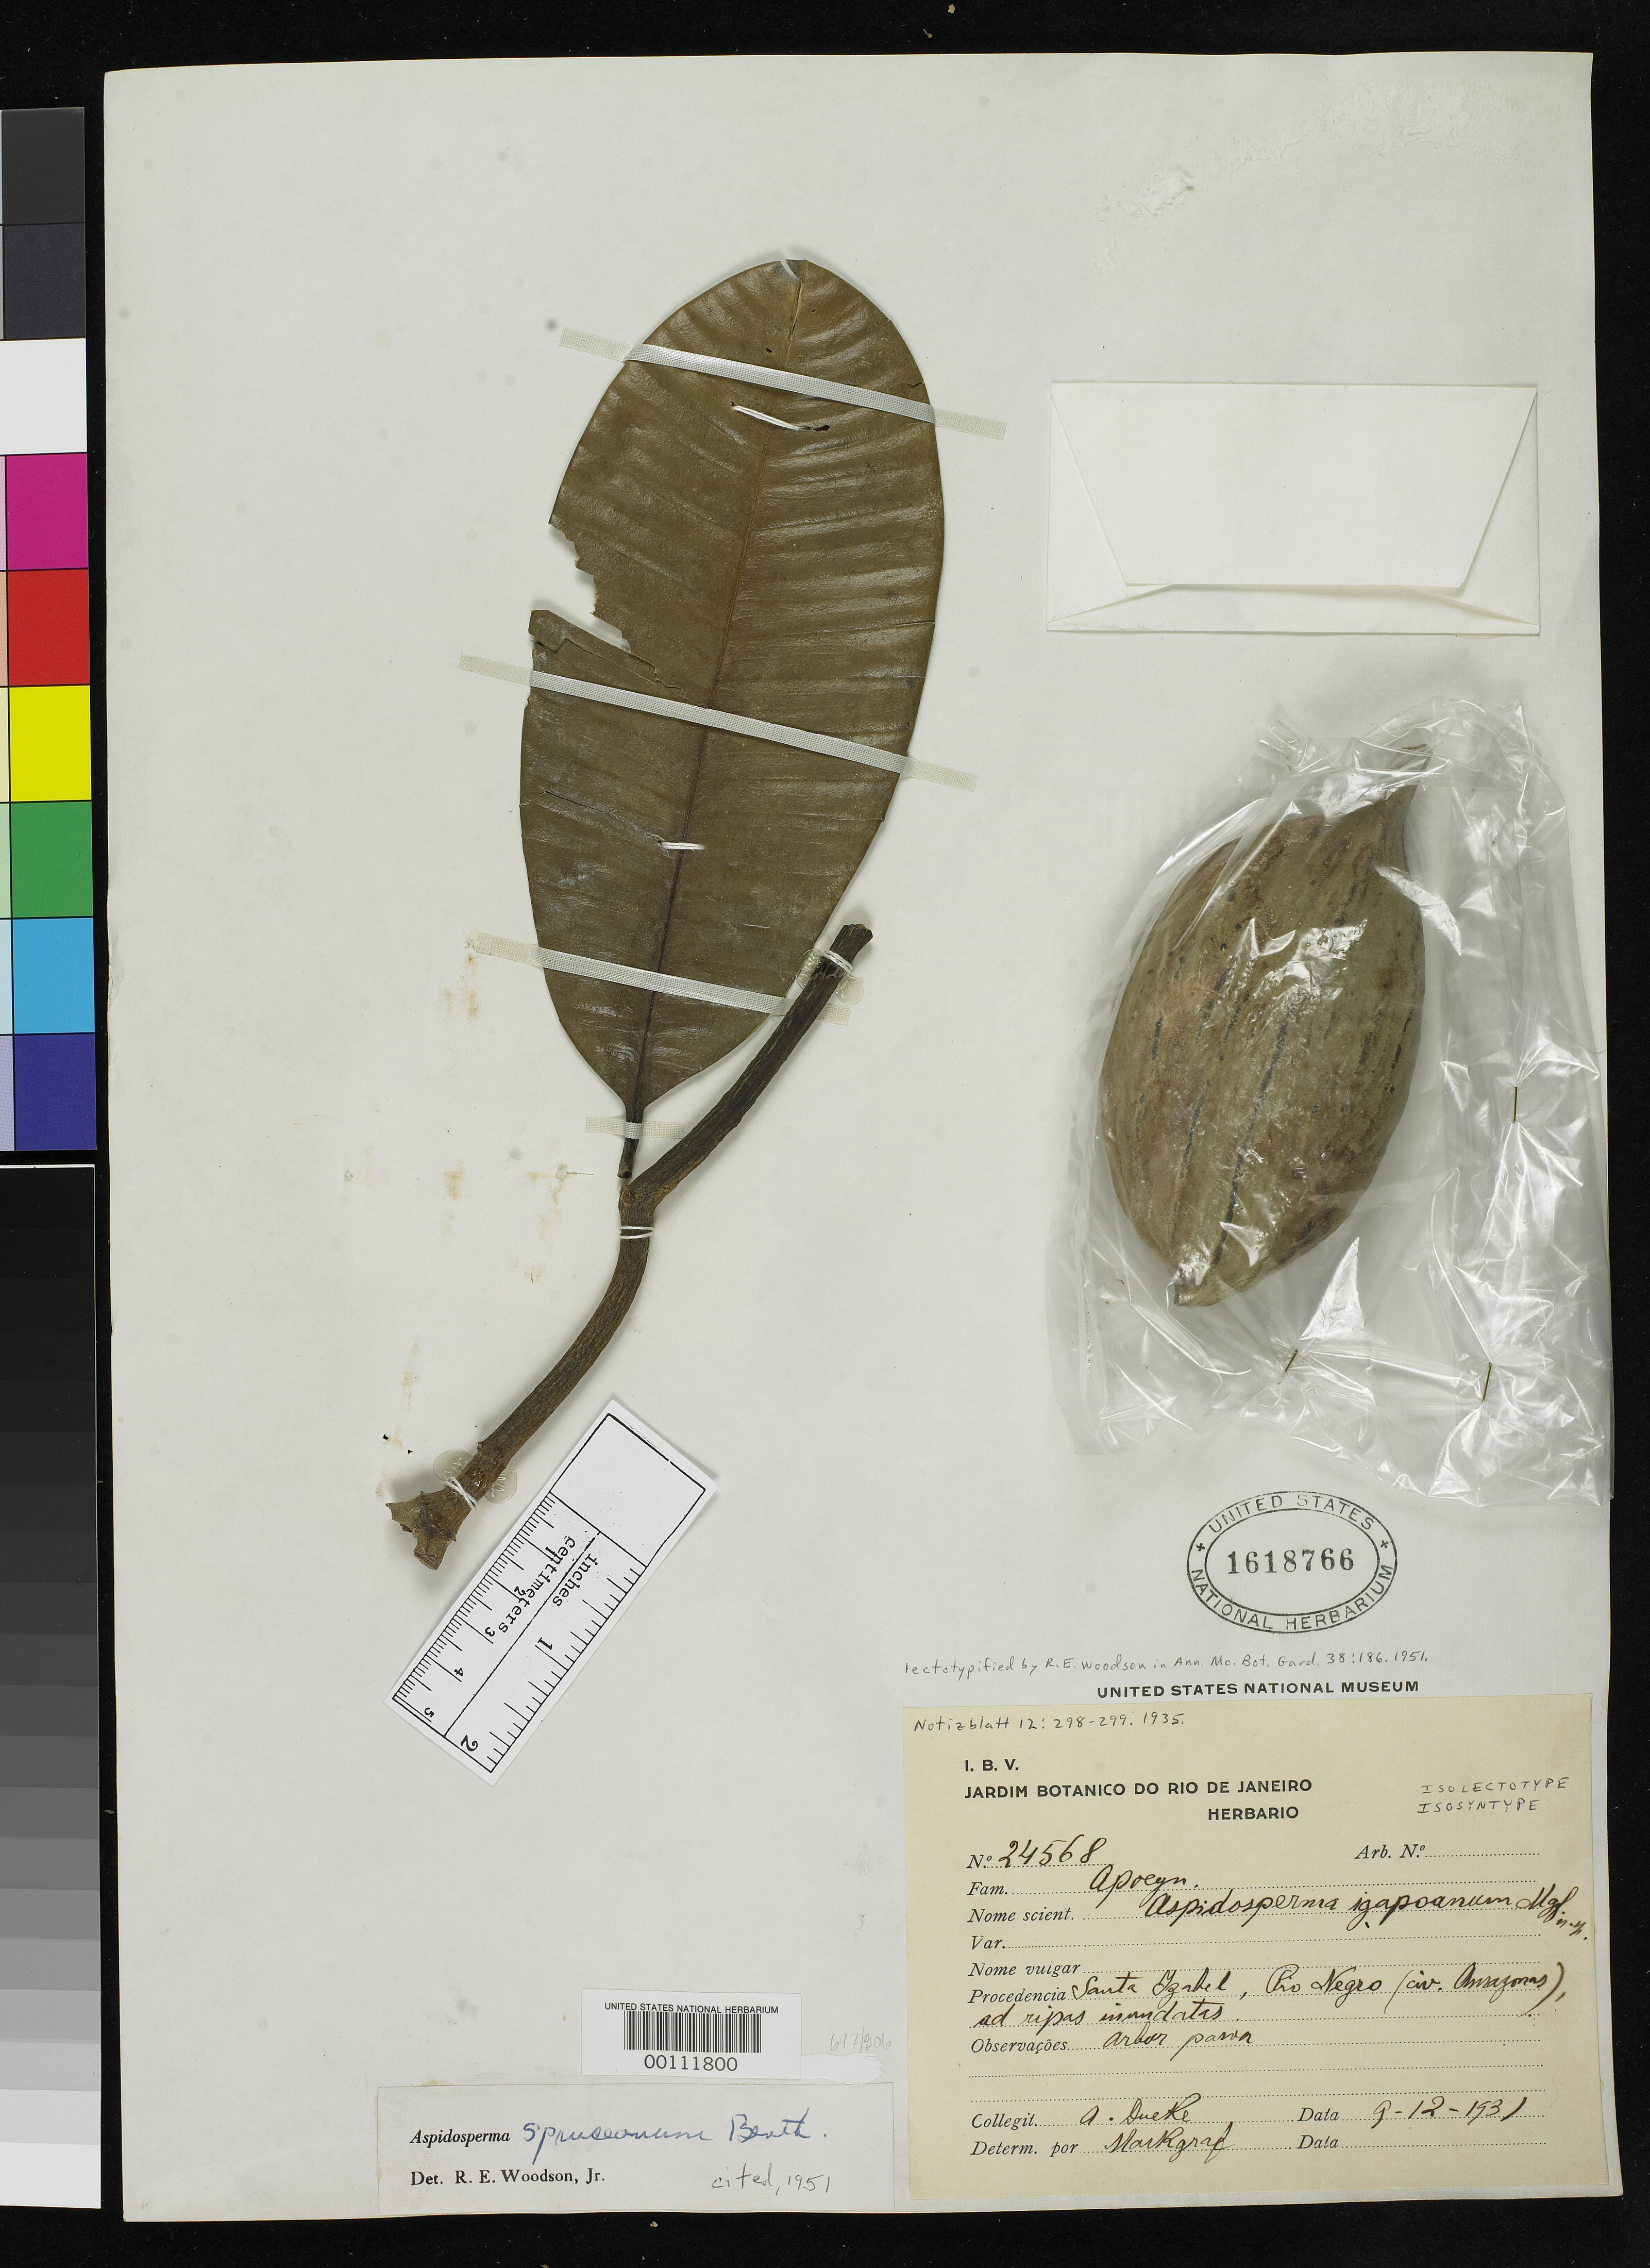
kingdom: Plantae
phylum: Tracheophyta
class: Magnoliopsida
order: Gentianales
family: Apocynaceae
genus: Aspidosperma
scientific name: Aspidosperma igapoanum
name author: Markgr.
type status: Isolectotype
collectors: A. Ducke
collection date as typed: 09 Dec 1931 or 12 Sep 1931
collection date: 1931-09-12 or 1931-12-09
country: Brazil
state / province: Amazonas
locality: Santa Izabel, Rio Negro.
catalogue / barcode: US 1618766